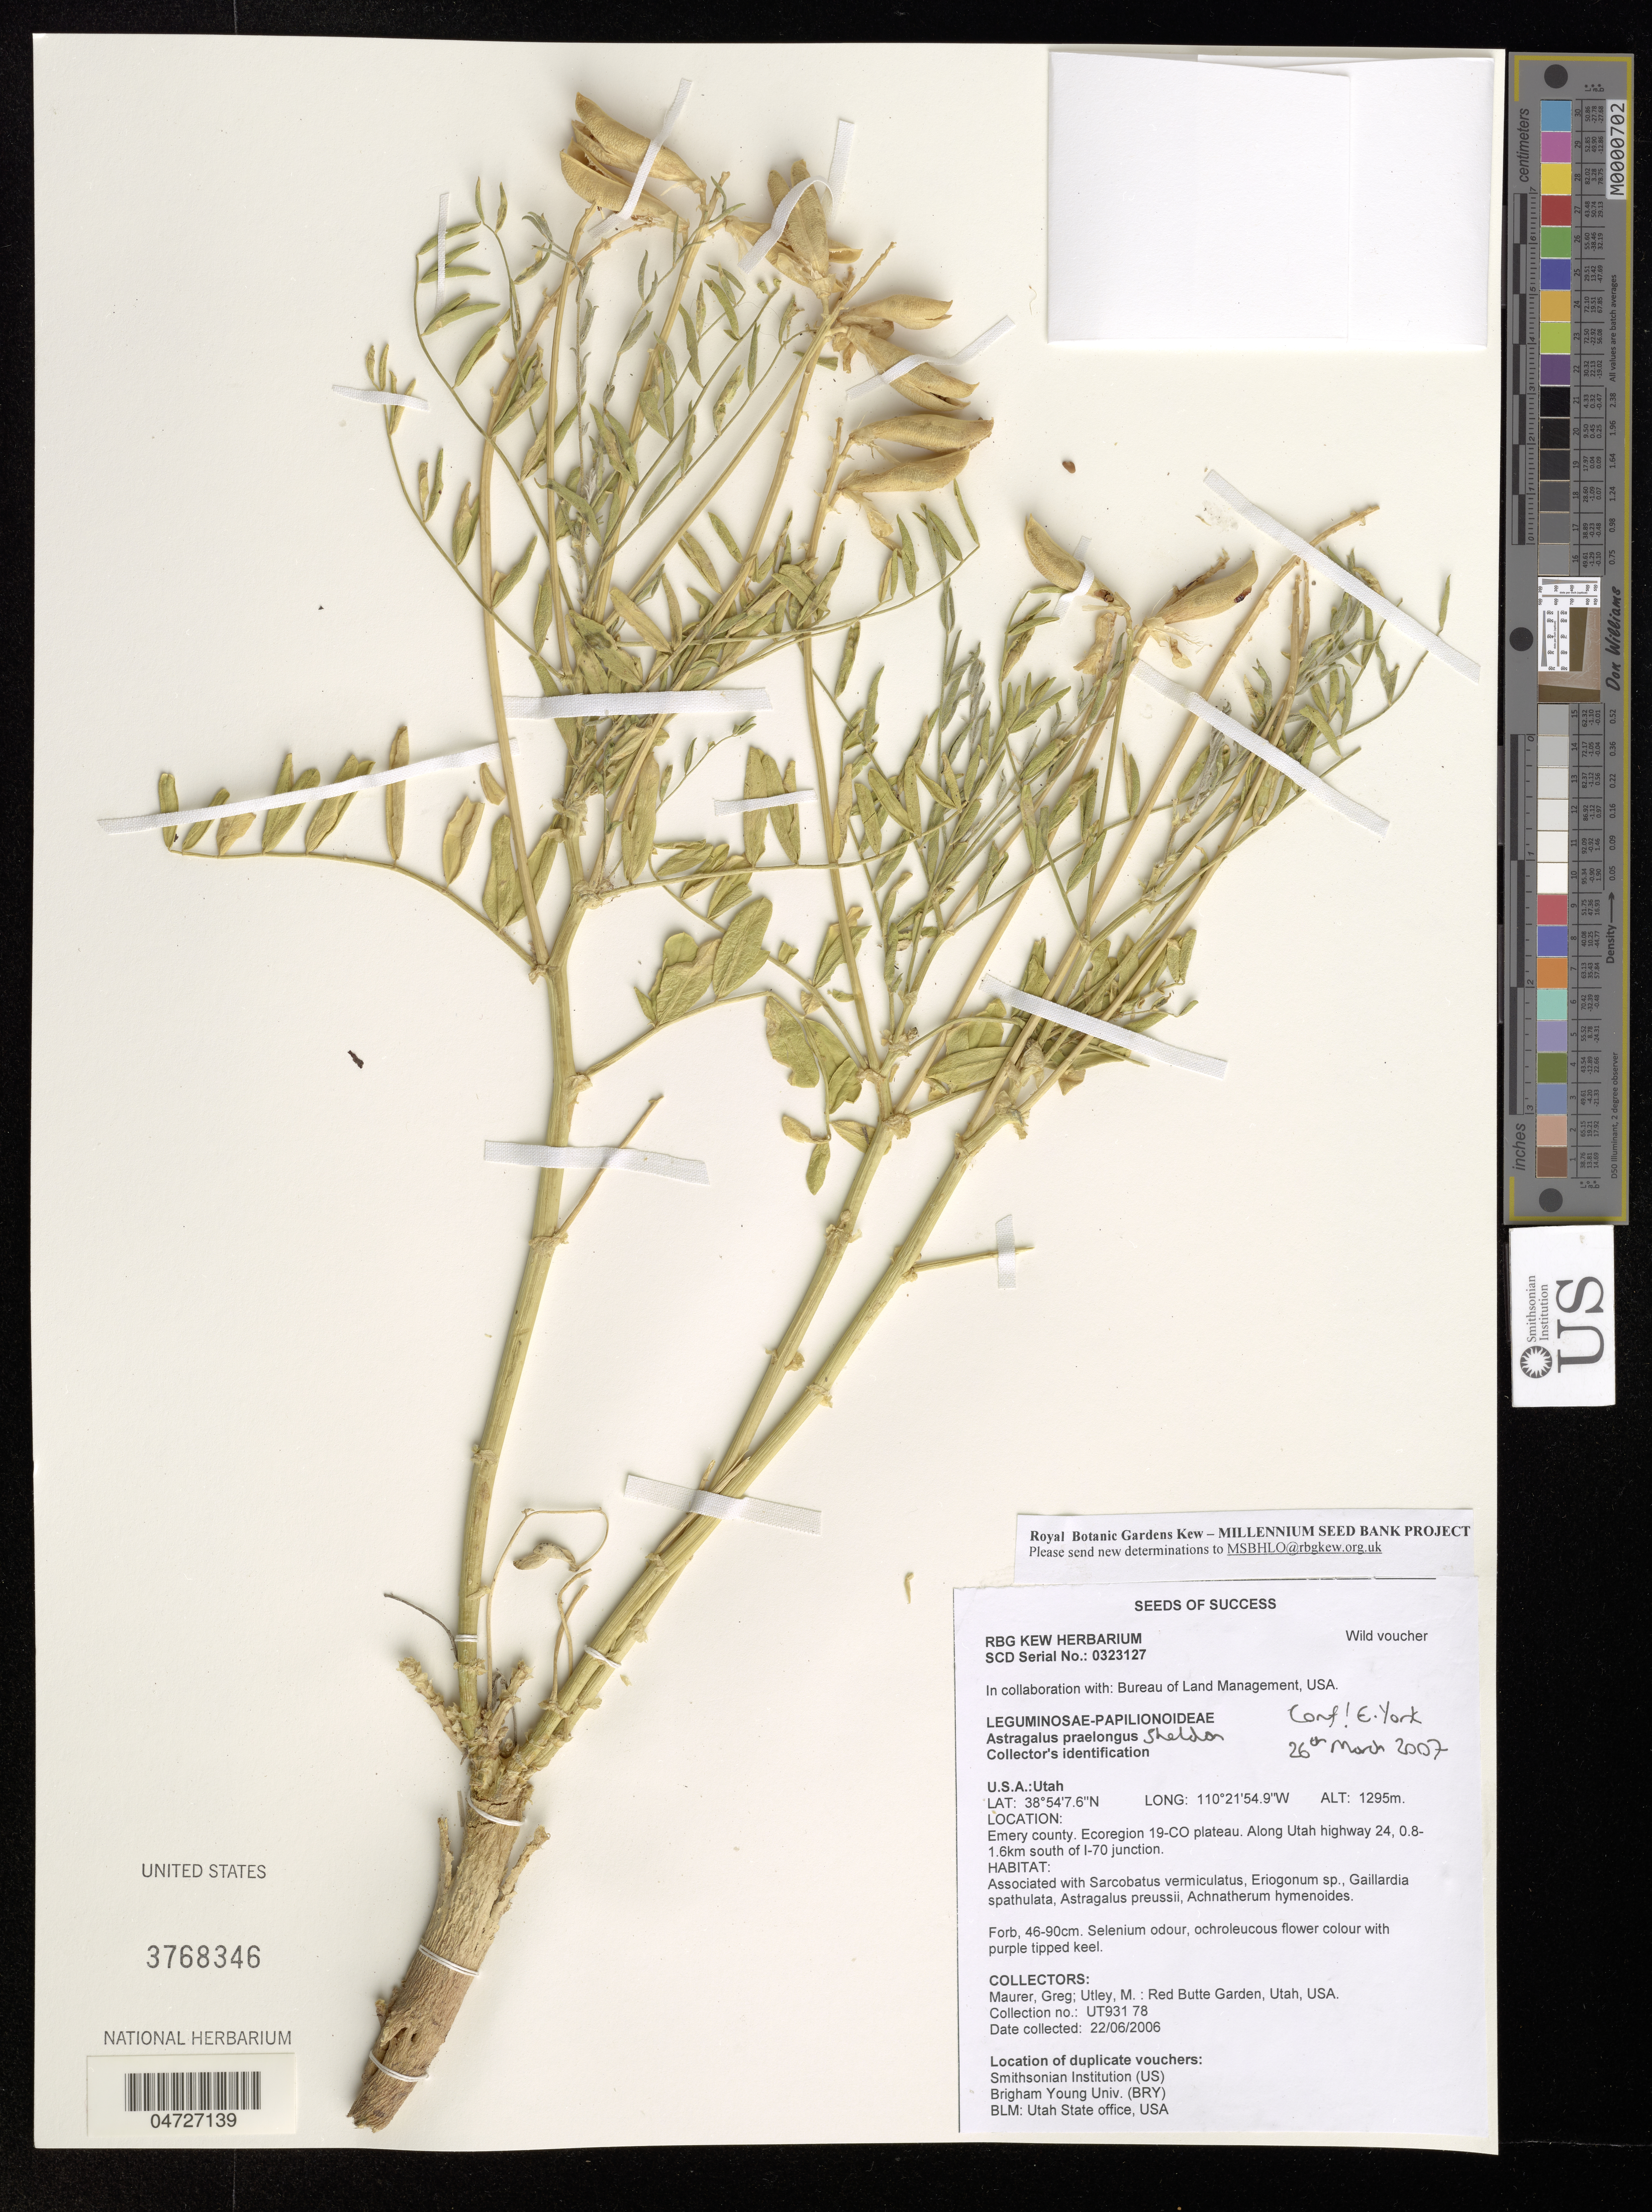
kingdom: Plantae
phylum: Tracheophyta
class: Magnoliopsida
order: Fabales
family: Fabaceae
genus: Astragalus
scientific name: Astragalus praelongus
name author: E. Sheld.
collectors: G. Maurer & M. Utley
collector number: UT931 78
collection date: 2006-06-22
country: United States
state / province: Utah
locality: Emery county. Ecoregion 19-CO plateau. Along Utah highway 24, 0.8-1.6km south of I-70 junction.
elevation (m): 1295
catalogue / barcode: US 3768346